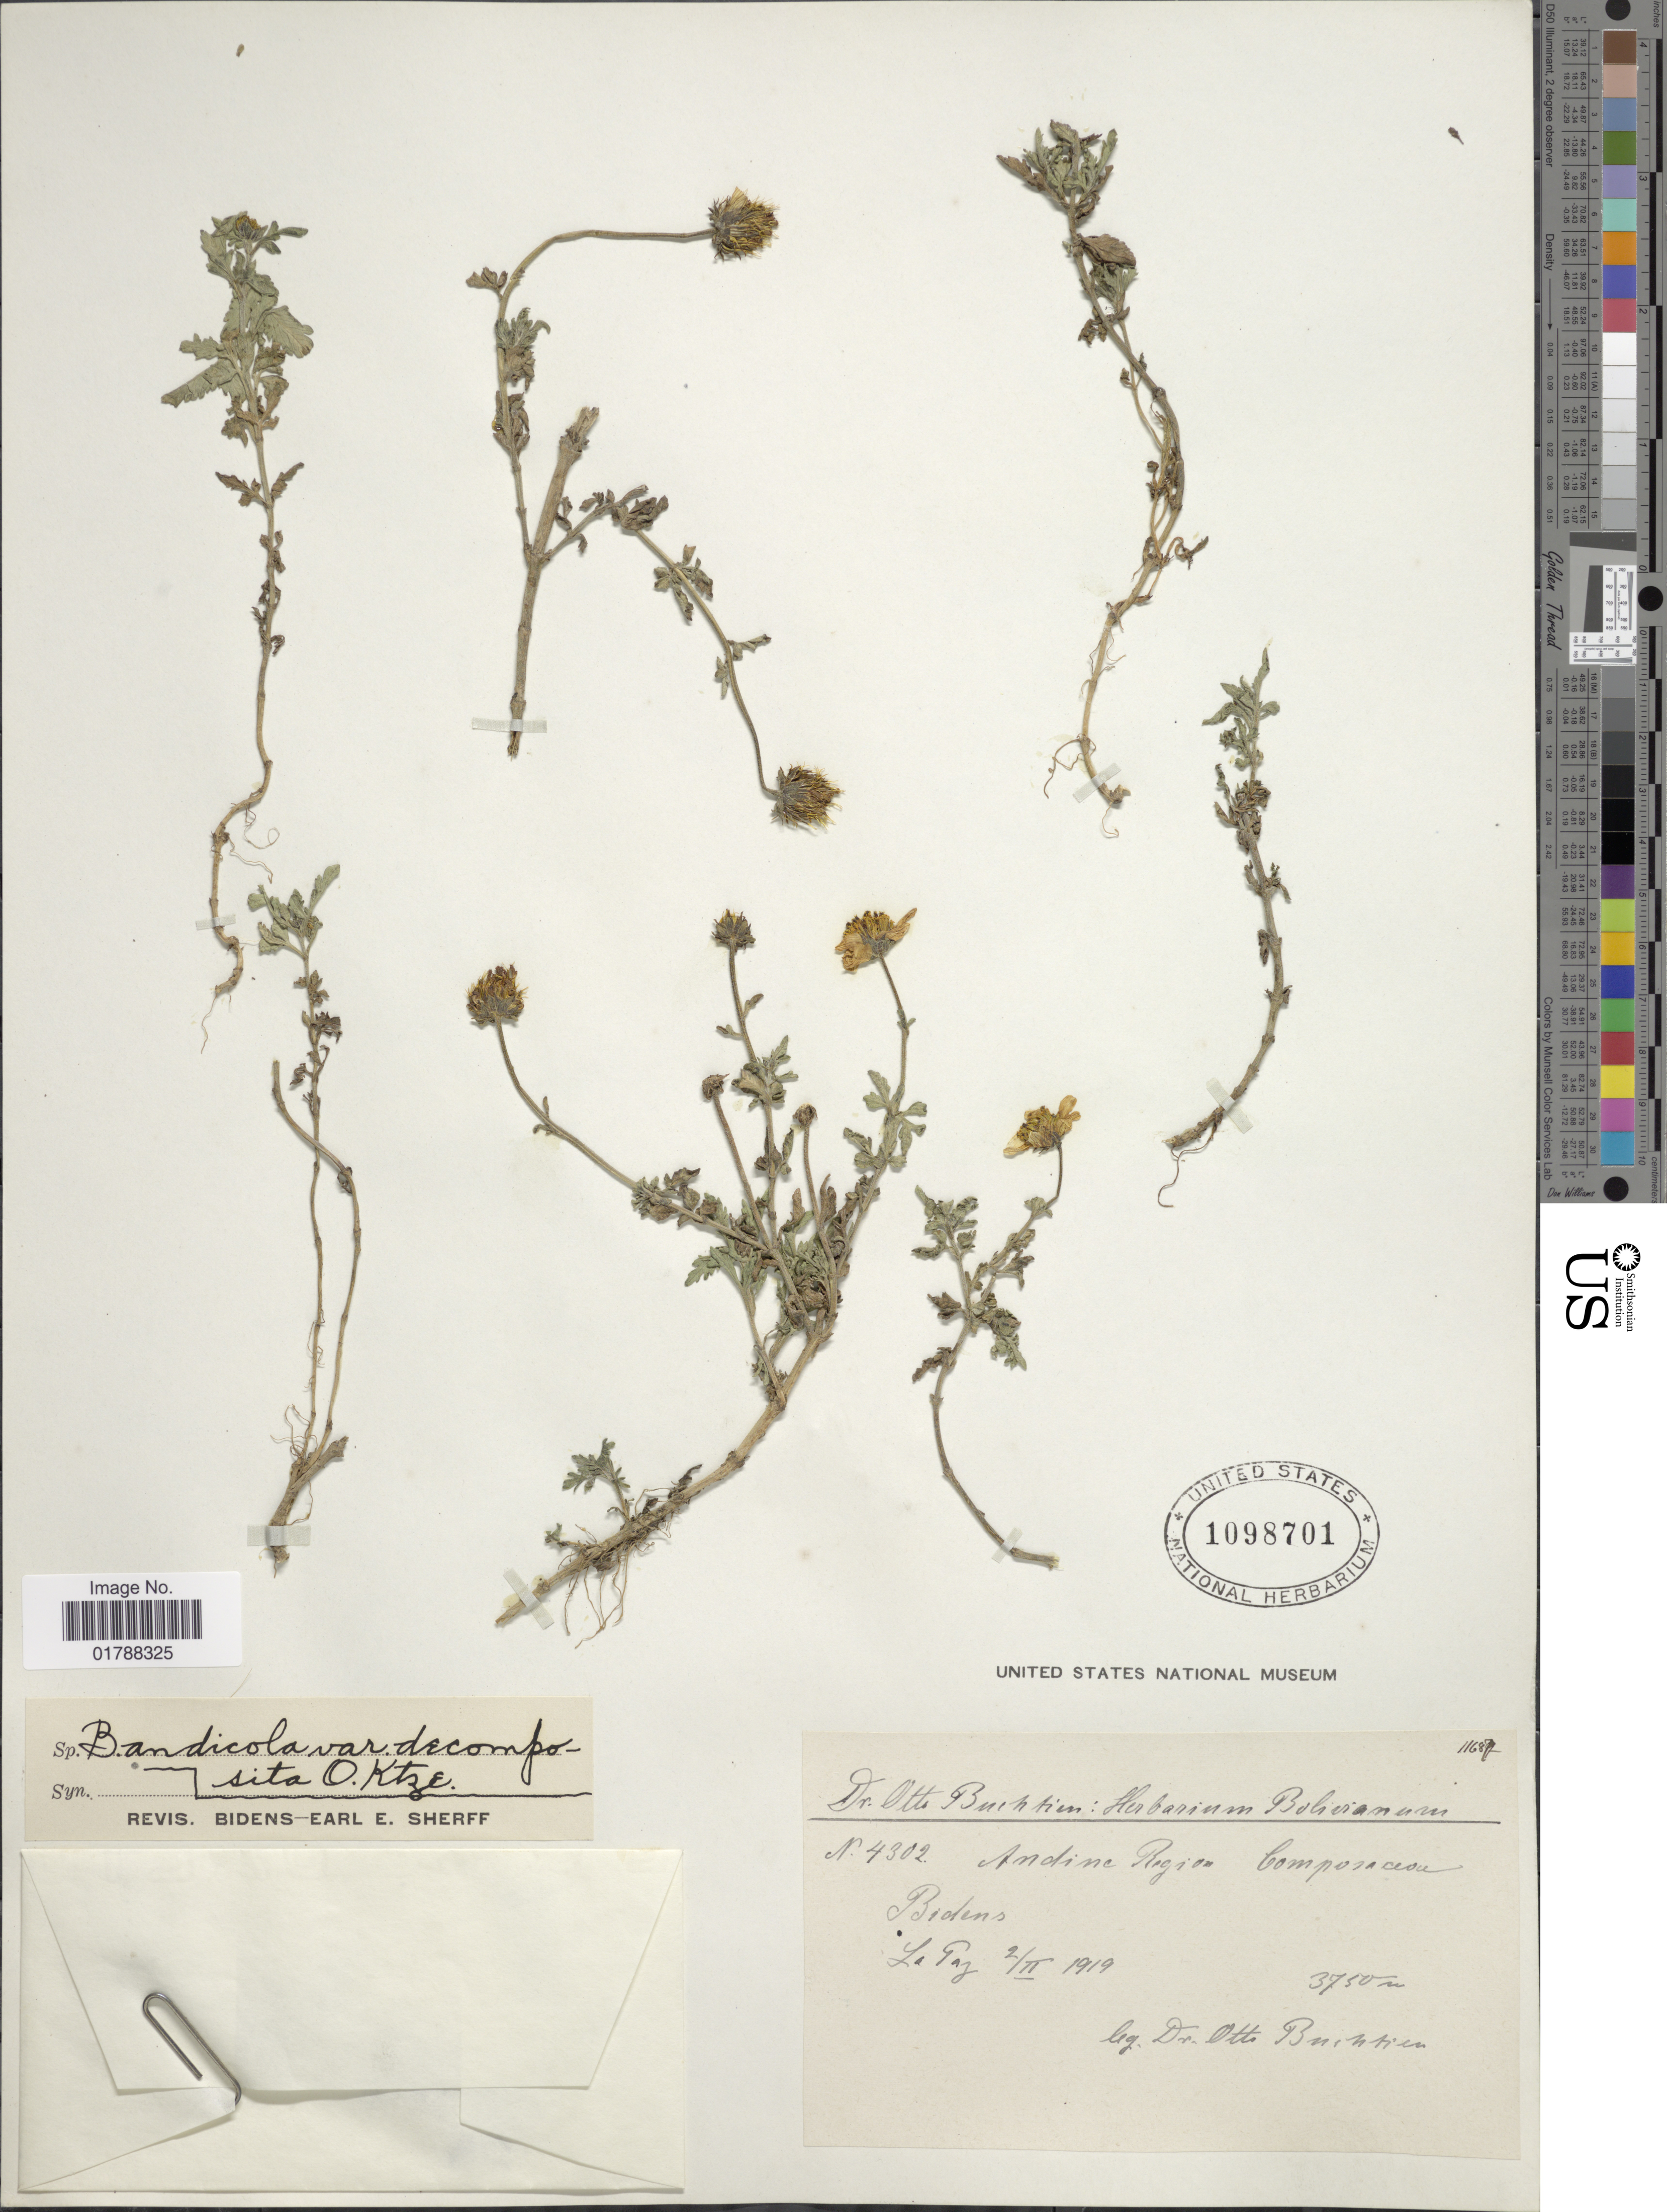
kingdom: Plantae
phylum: Tracheophyta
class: Magnoliopsida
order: Asterales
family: Asteraceae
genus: Bidens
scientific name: Bidens andicola var. decomposita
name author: Kuntze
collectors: O. Buchtien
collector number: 4302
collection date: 1919-02-02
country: Bolivia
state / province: La Paz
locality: Andine Region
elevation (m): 3750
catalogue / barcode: US 1098701